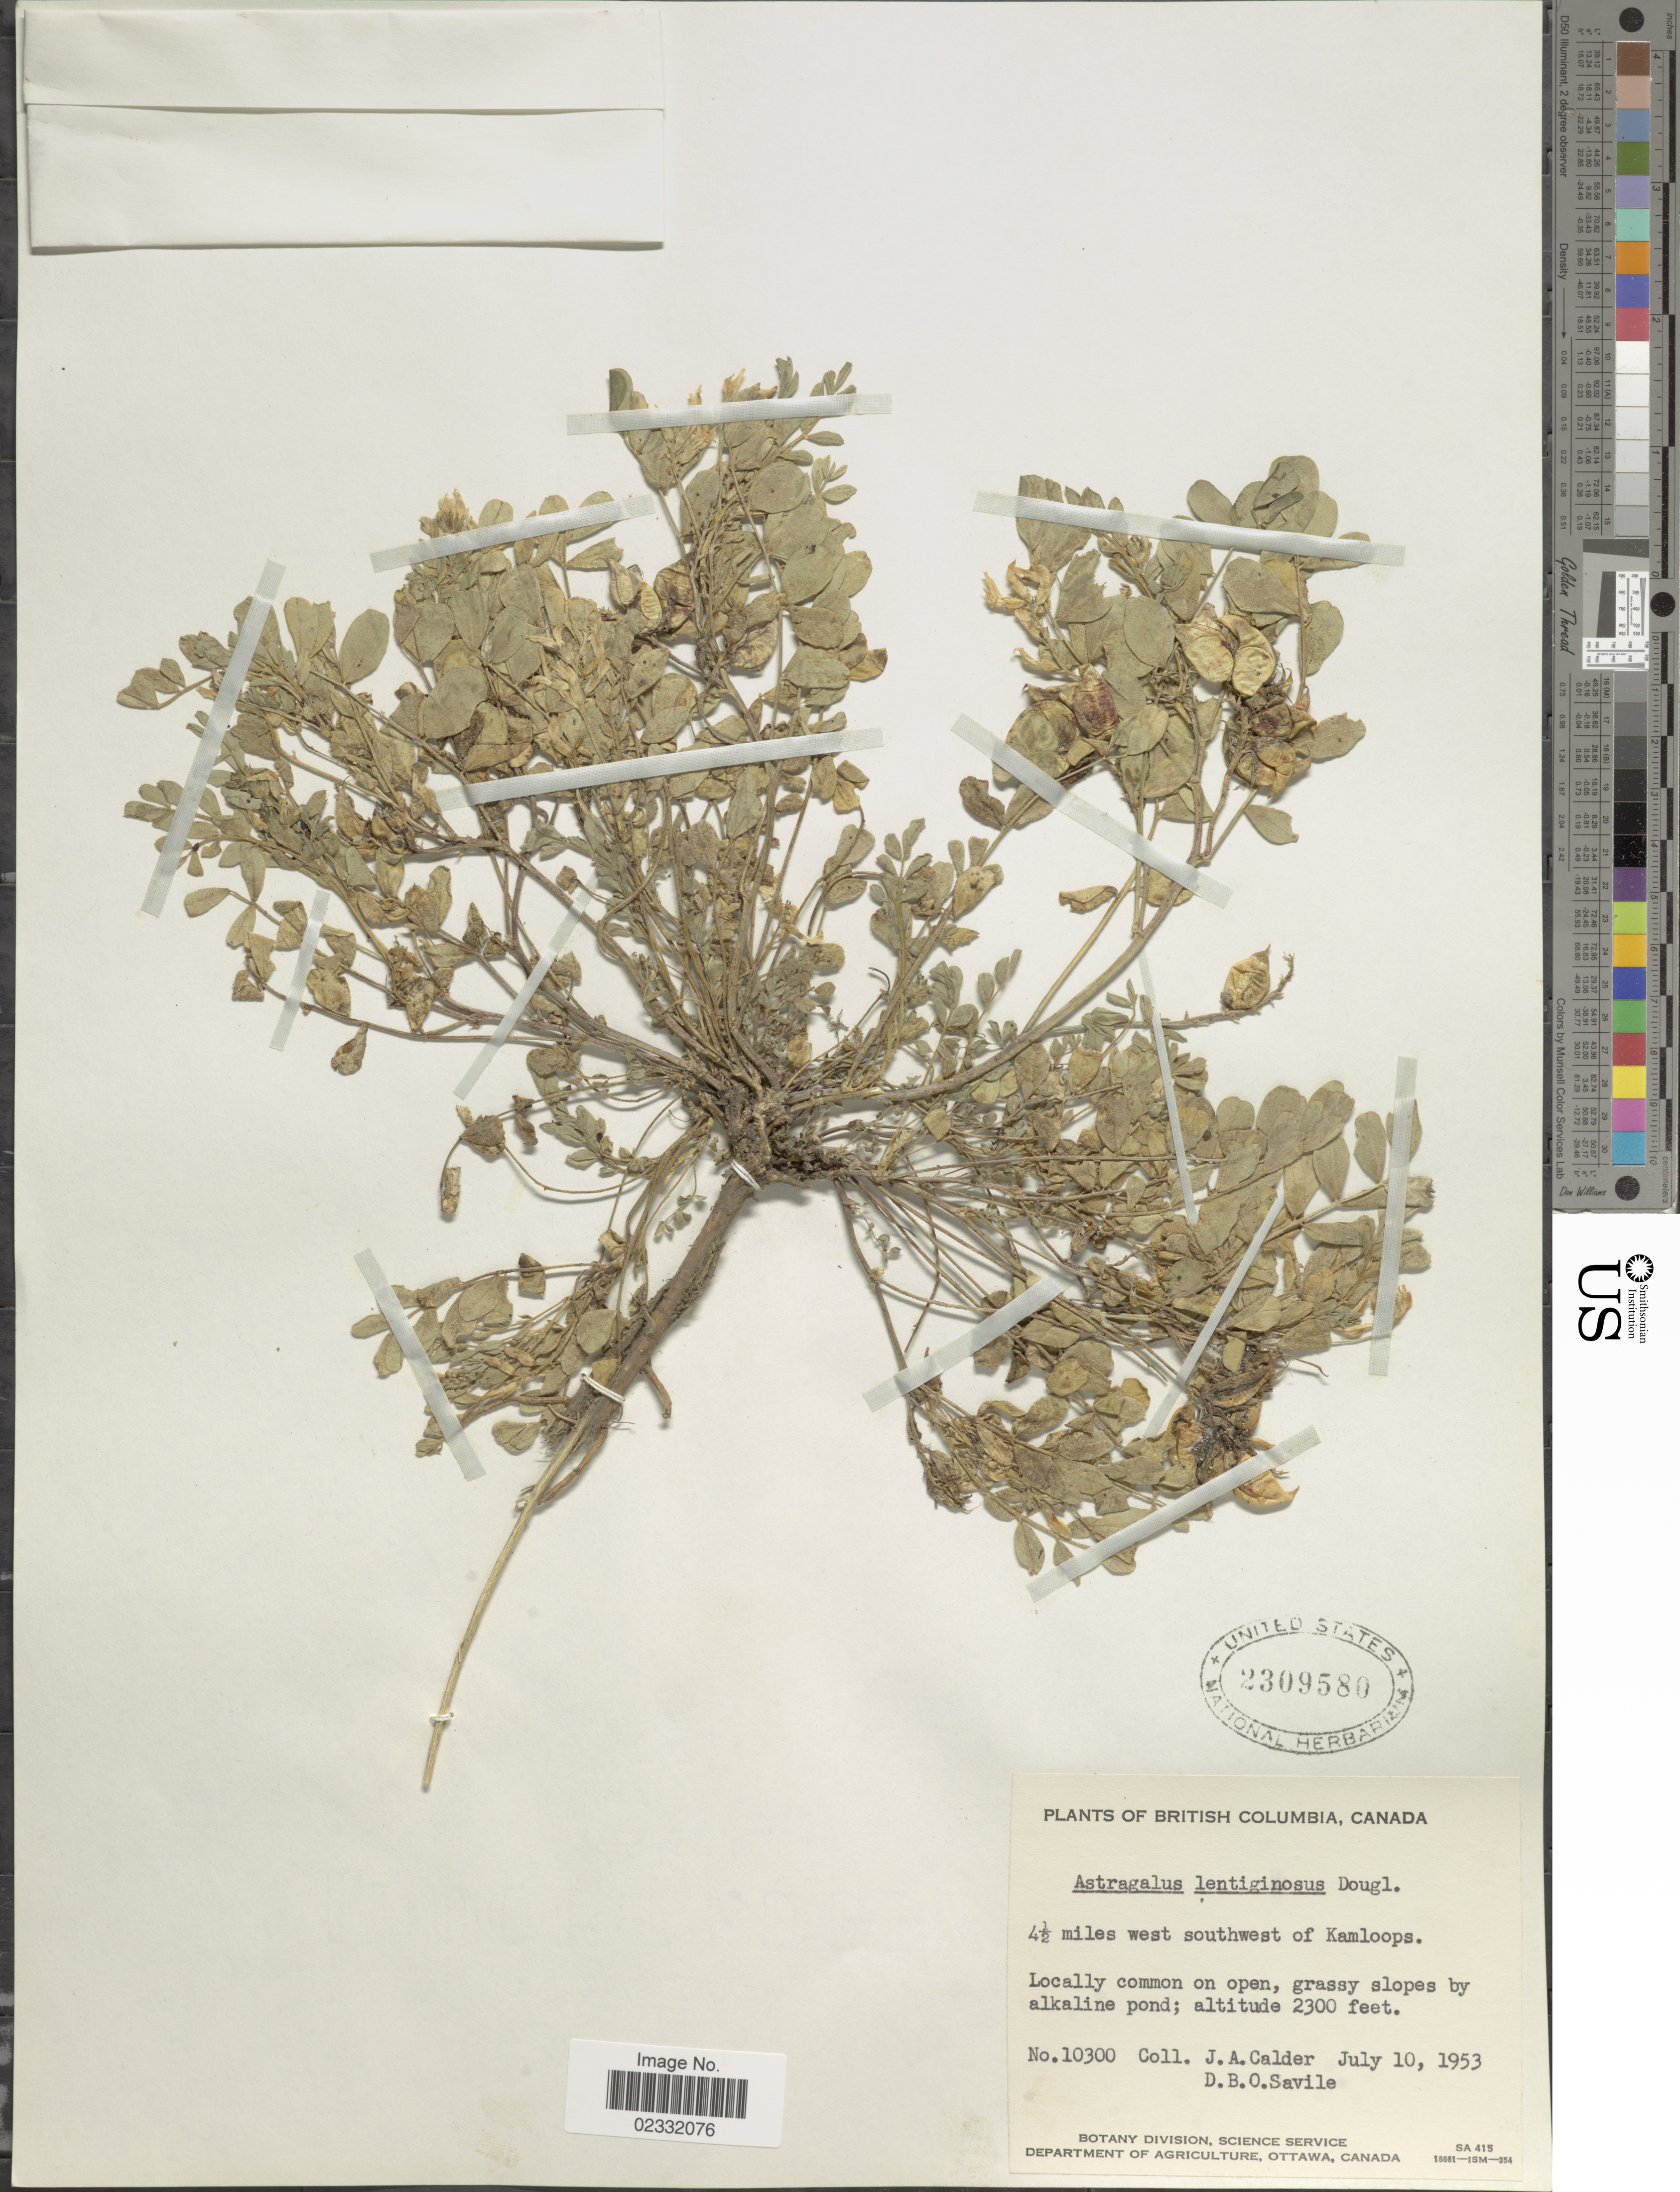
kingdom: Plantae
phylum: Tracheophyta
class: Magnoliopsida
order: Fabales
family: Fabaceae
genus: Astragalus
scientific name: Astragalus lentiginosus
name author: Douglas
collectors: J. A. Calder & D. Savile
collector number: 10300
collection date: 1953-07-10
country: Canada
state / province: British Columbia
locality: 4¼ miles west southwest of Kamloops, Locally common on open, grassy slopes by alkaline pond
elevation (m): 701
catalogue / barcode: US 2309580